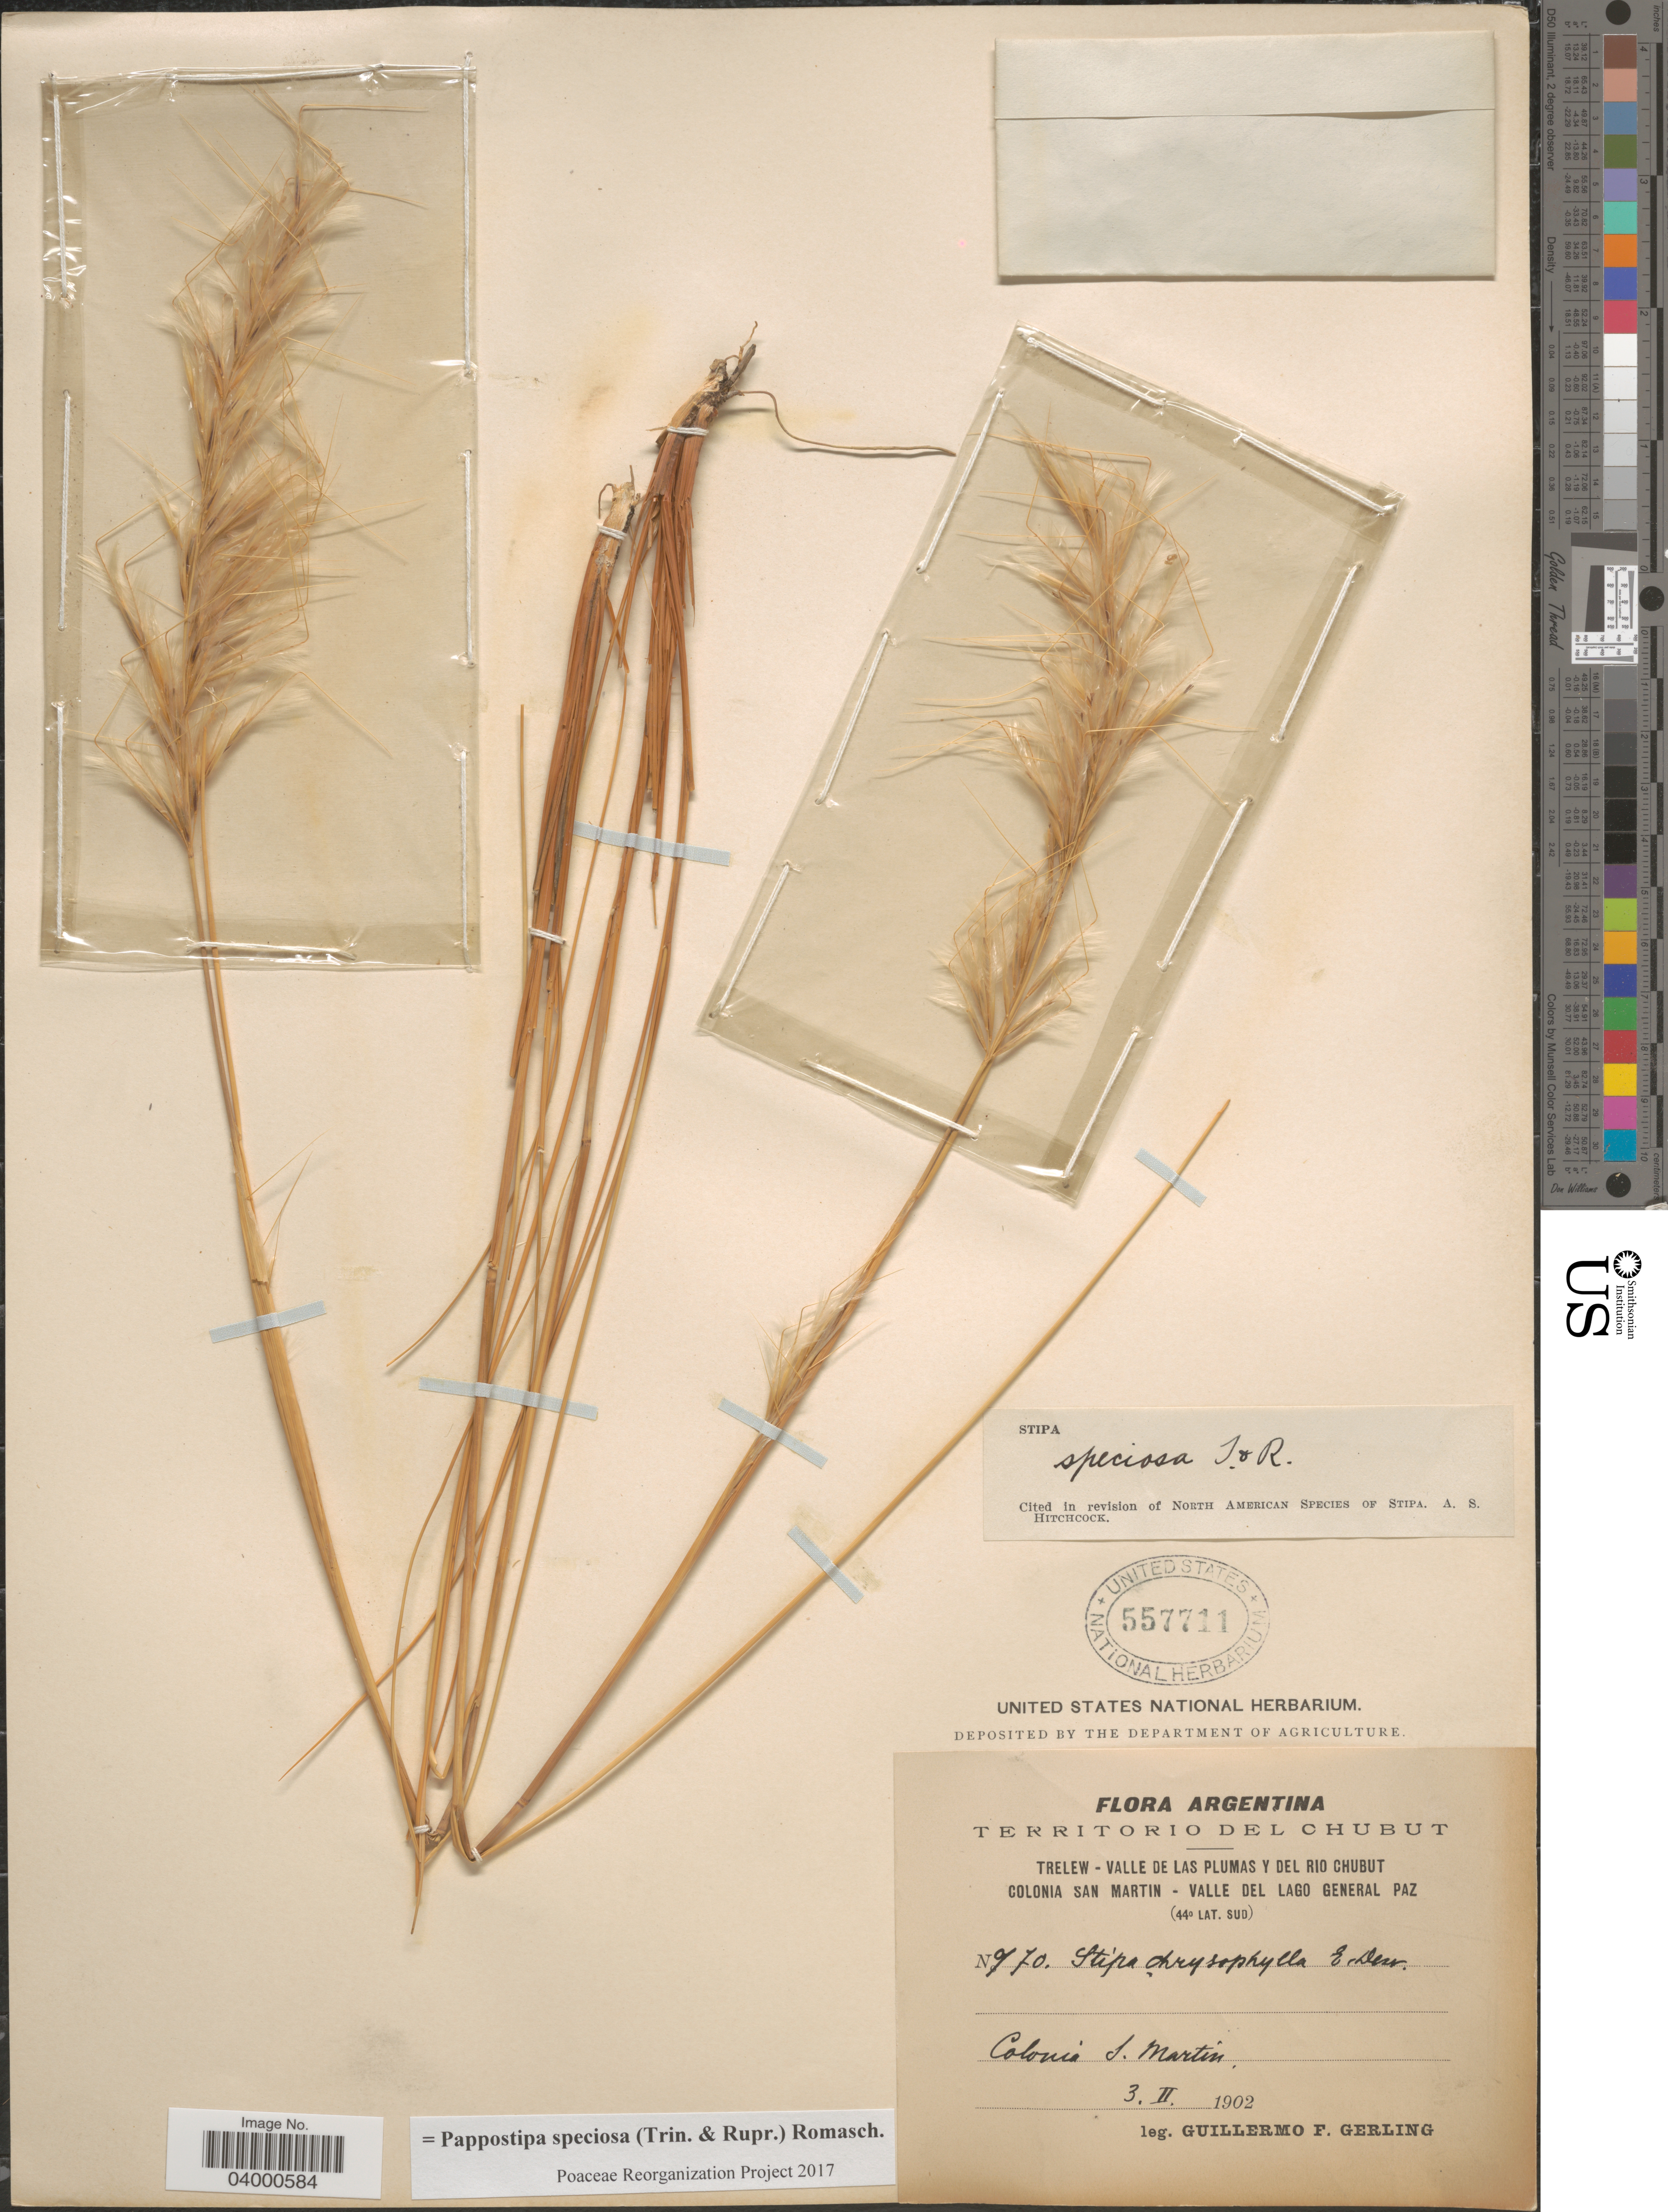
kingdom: Plantae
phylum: Tracheophyta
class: Liliopsida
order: Poales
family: Poaceae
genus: Pappostipa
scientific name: Pappostipa speciosa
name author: (Trin. & Rupr.) Romasch.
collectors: G. Gerling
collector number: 970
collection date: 1902-02-03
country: Argentina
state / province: Chubut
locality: Territorio del Chubut. Colonia San Martin.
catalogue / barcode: US 557711